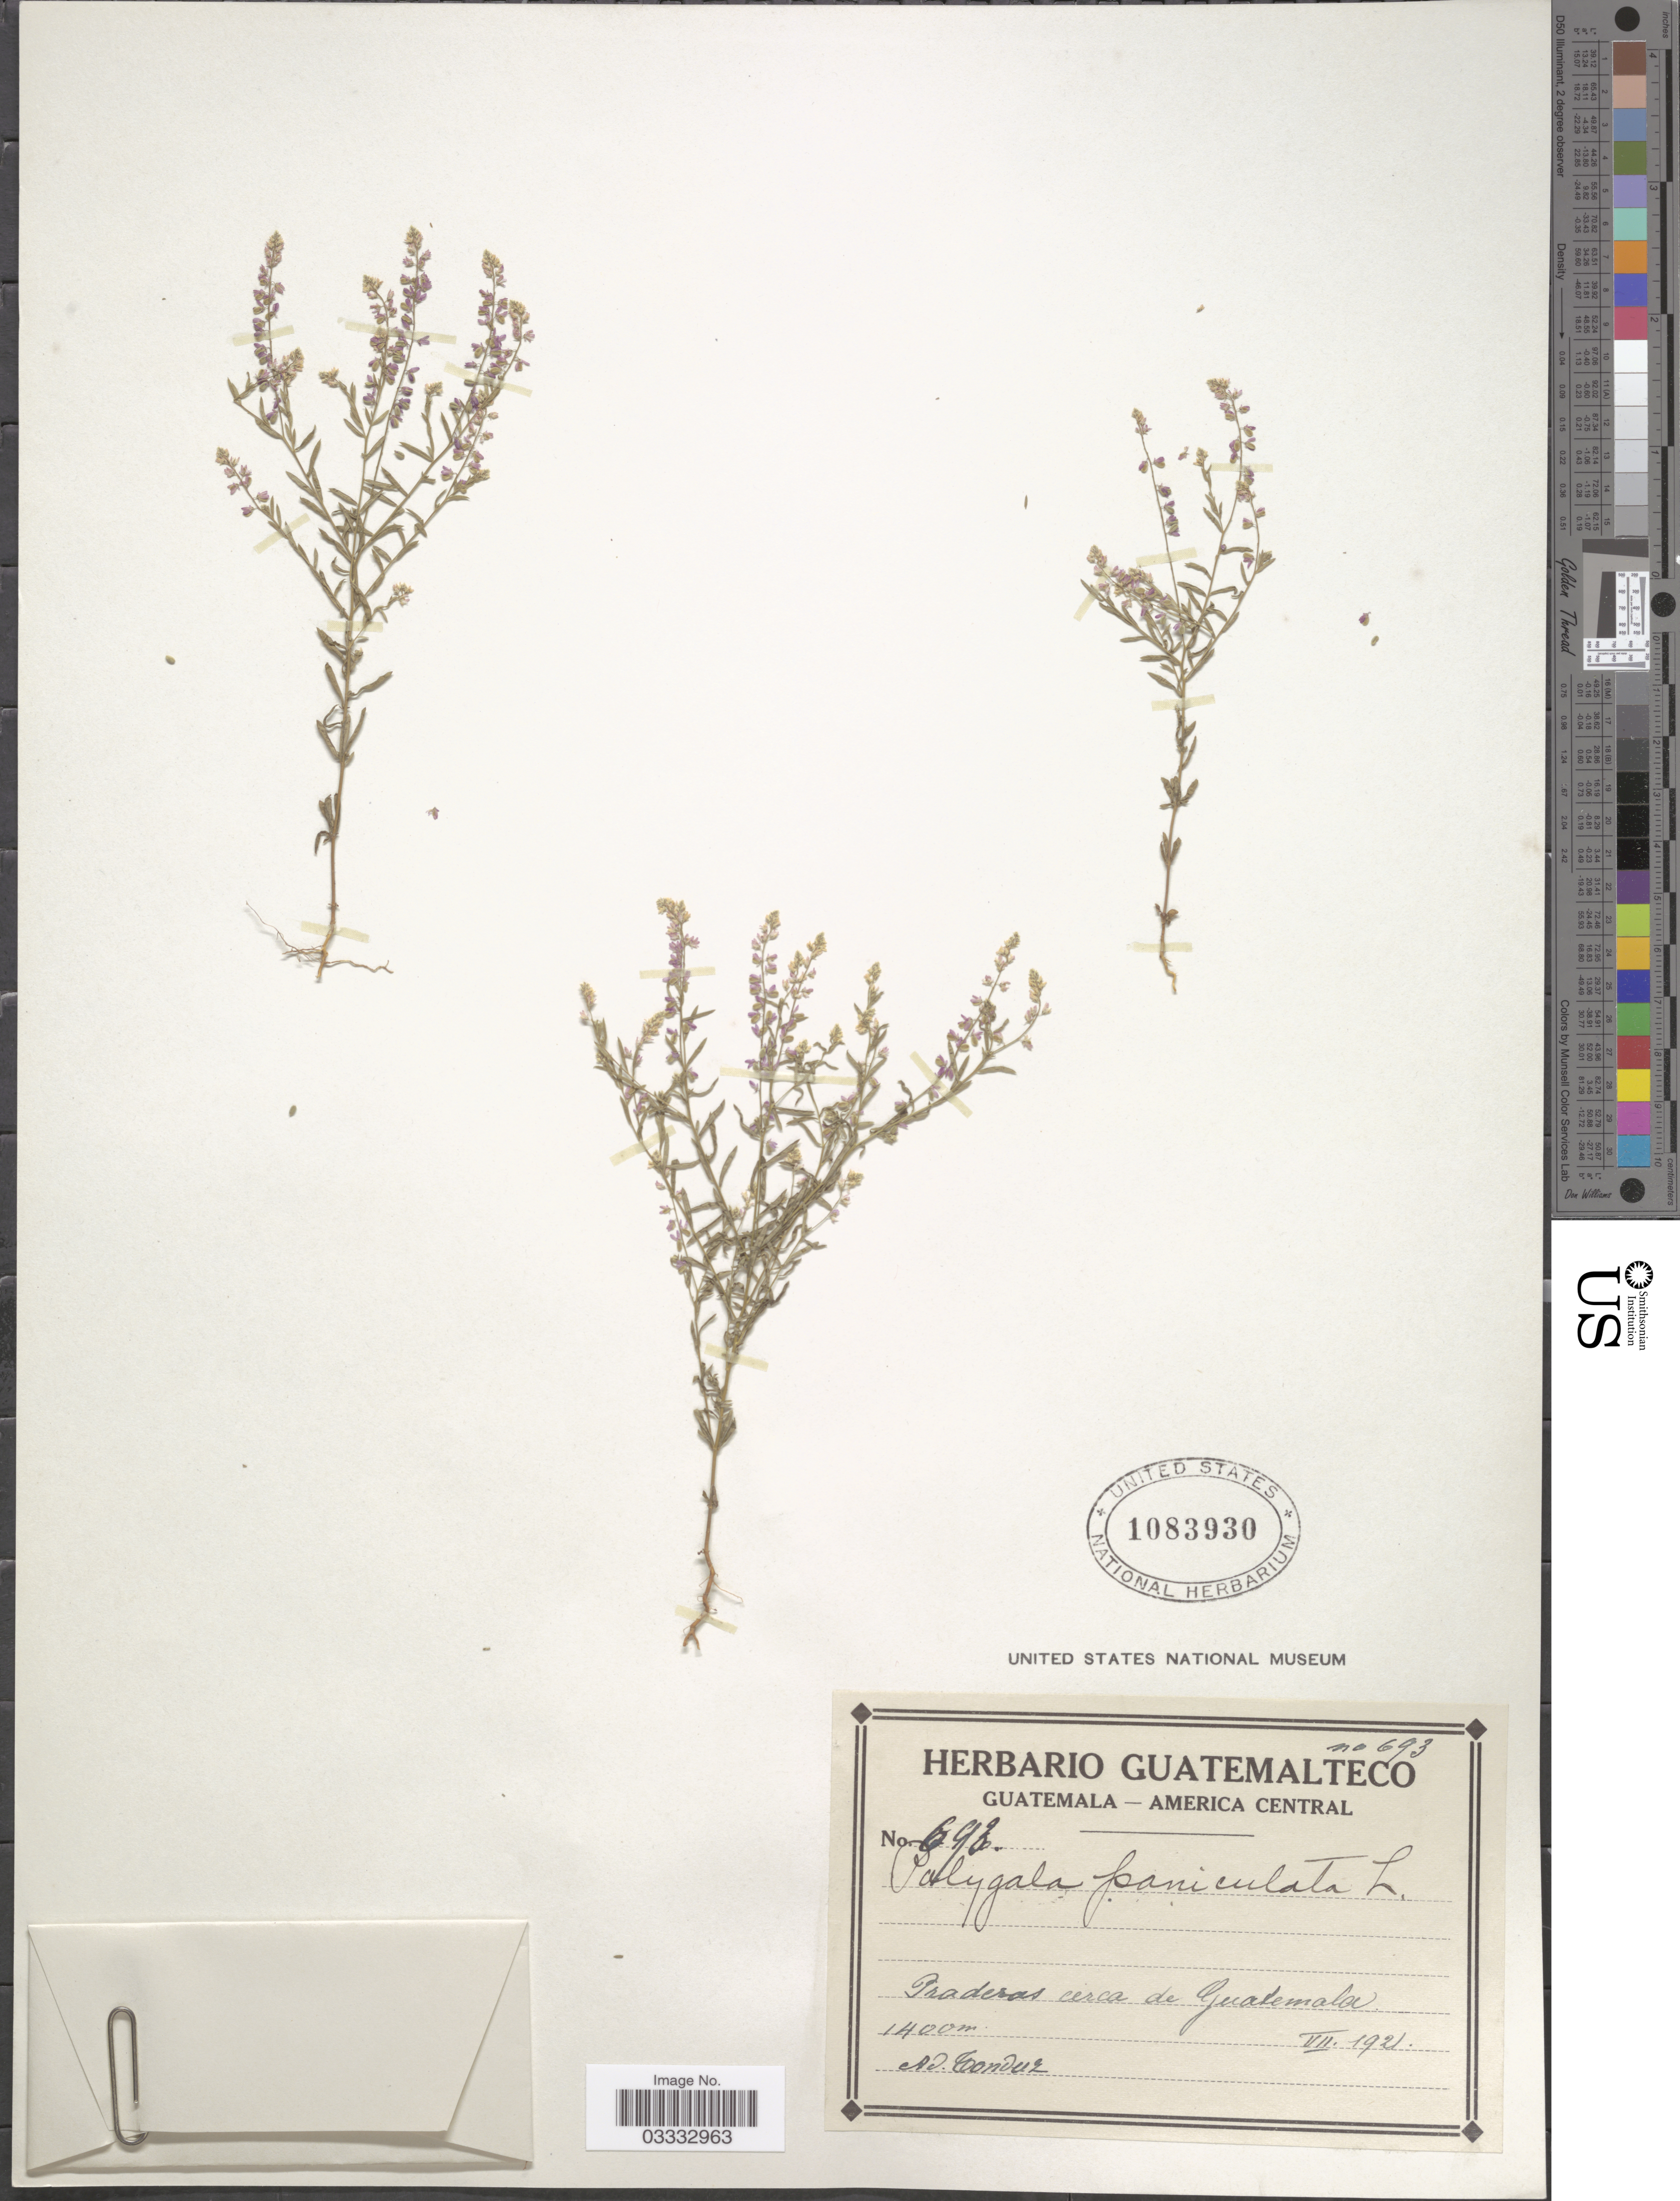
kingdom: Plantae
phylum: Tracheophyta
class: Magnoliopsida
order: Fabales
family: Polygalaceae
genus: Polygala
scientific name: Polygala paniculata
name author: L.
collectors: A. Tonduz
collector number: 693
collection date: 1921-07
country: Guatemala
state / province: Guatemala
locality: Praderas cerca de Guatemala.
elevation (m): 1400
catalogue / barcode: US 1083930